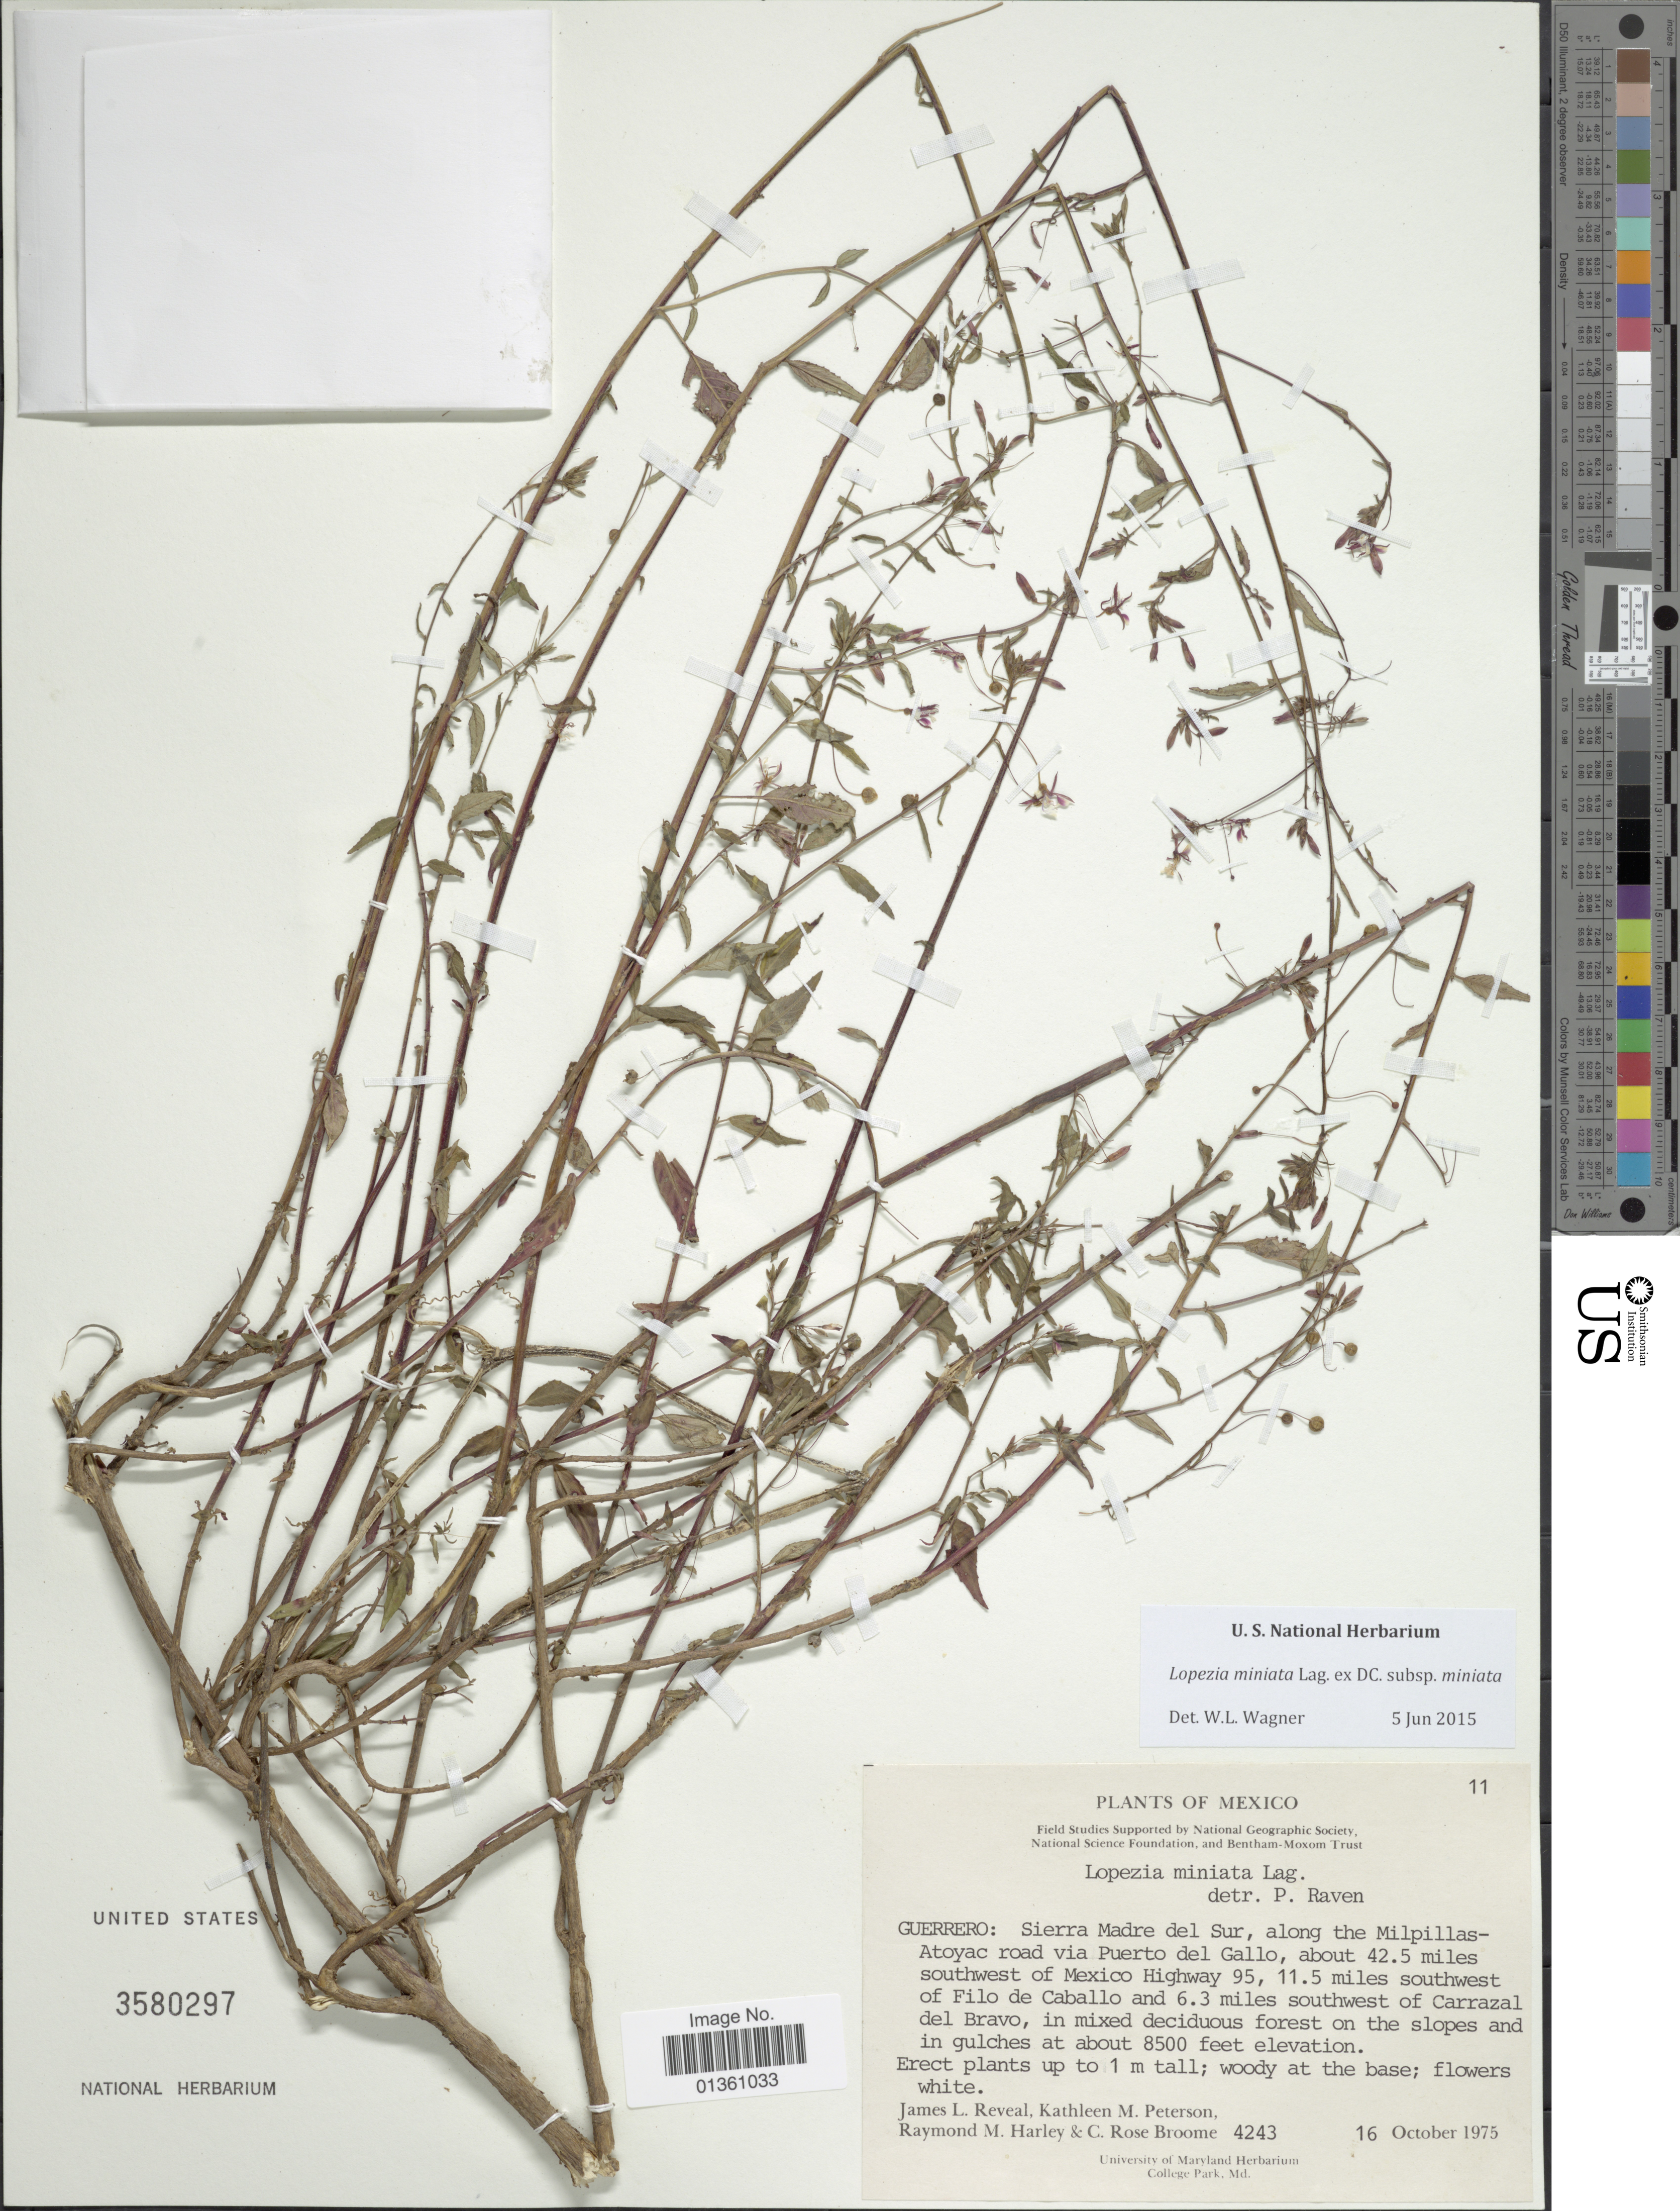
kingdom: Plantae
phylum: Tracheophyta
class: Magnoliopsida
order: Myrtales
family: Onagraceae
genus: Lopezia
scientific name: Lopezia miniata subsp. miniata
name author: Lag. ex DC.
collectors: J. L. Reveal, K. Peterson, R. M. Harley & C. R. Broome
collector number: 4243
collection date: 1975-10-16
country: Mexico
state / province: Guerrero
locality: Sierra Madre del Sur, along the Milpillas-Atoyac road via Puerto del Gallo, about 42.5 miles southwest of Mexico Highway 95, 11.5 miles southwest of Filo de Caballo and 6.3 miles southwest of Carrazal del Bravo.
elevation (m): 2591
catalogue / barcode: US 3580297